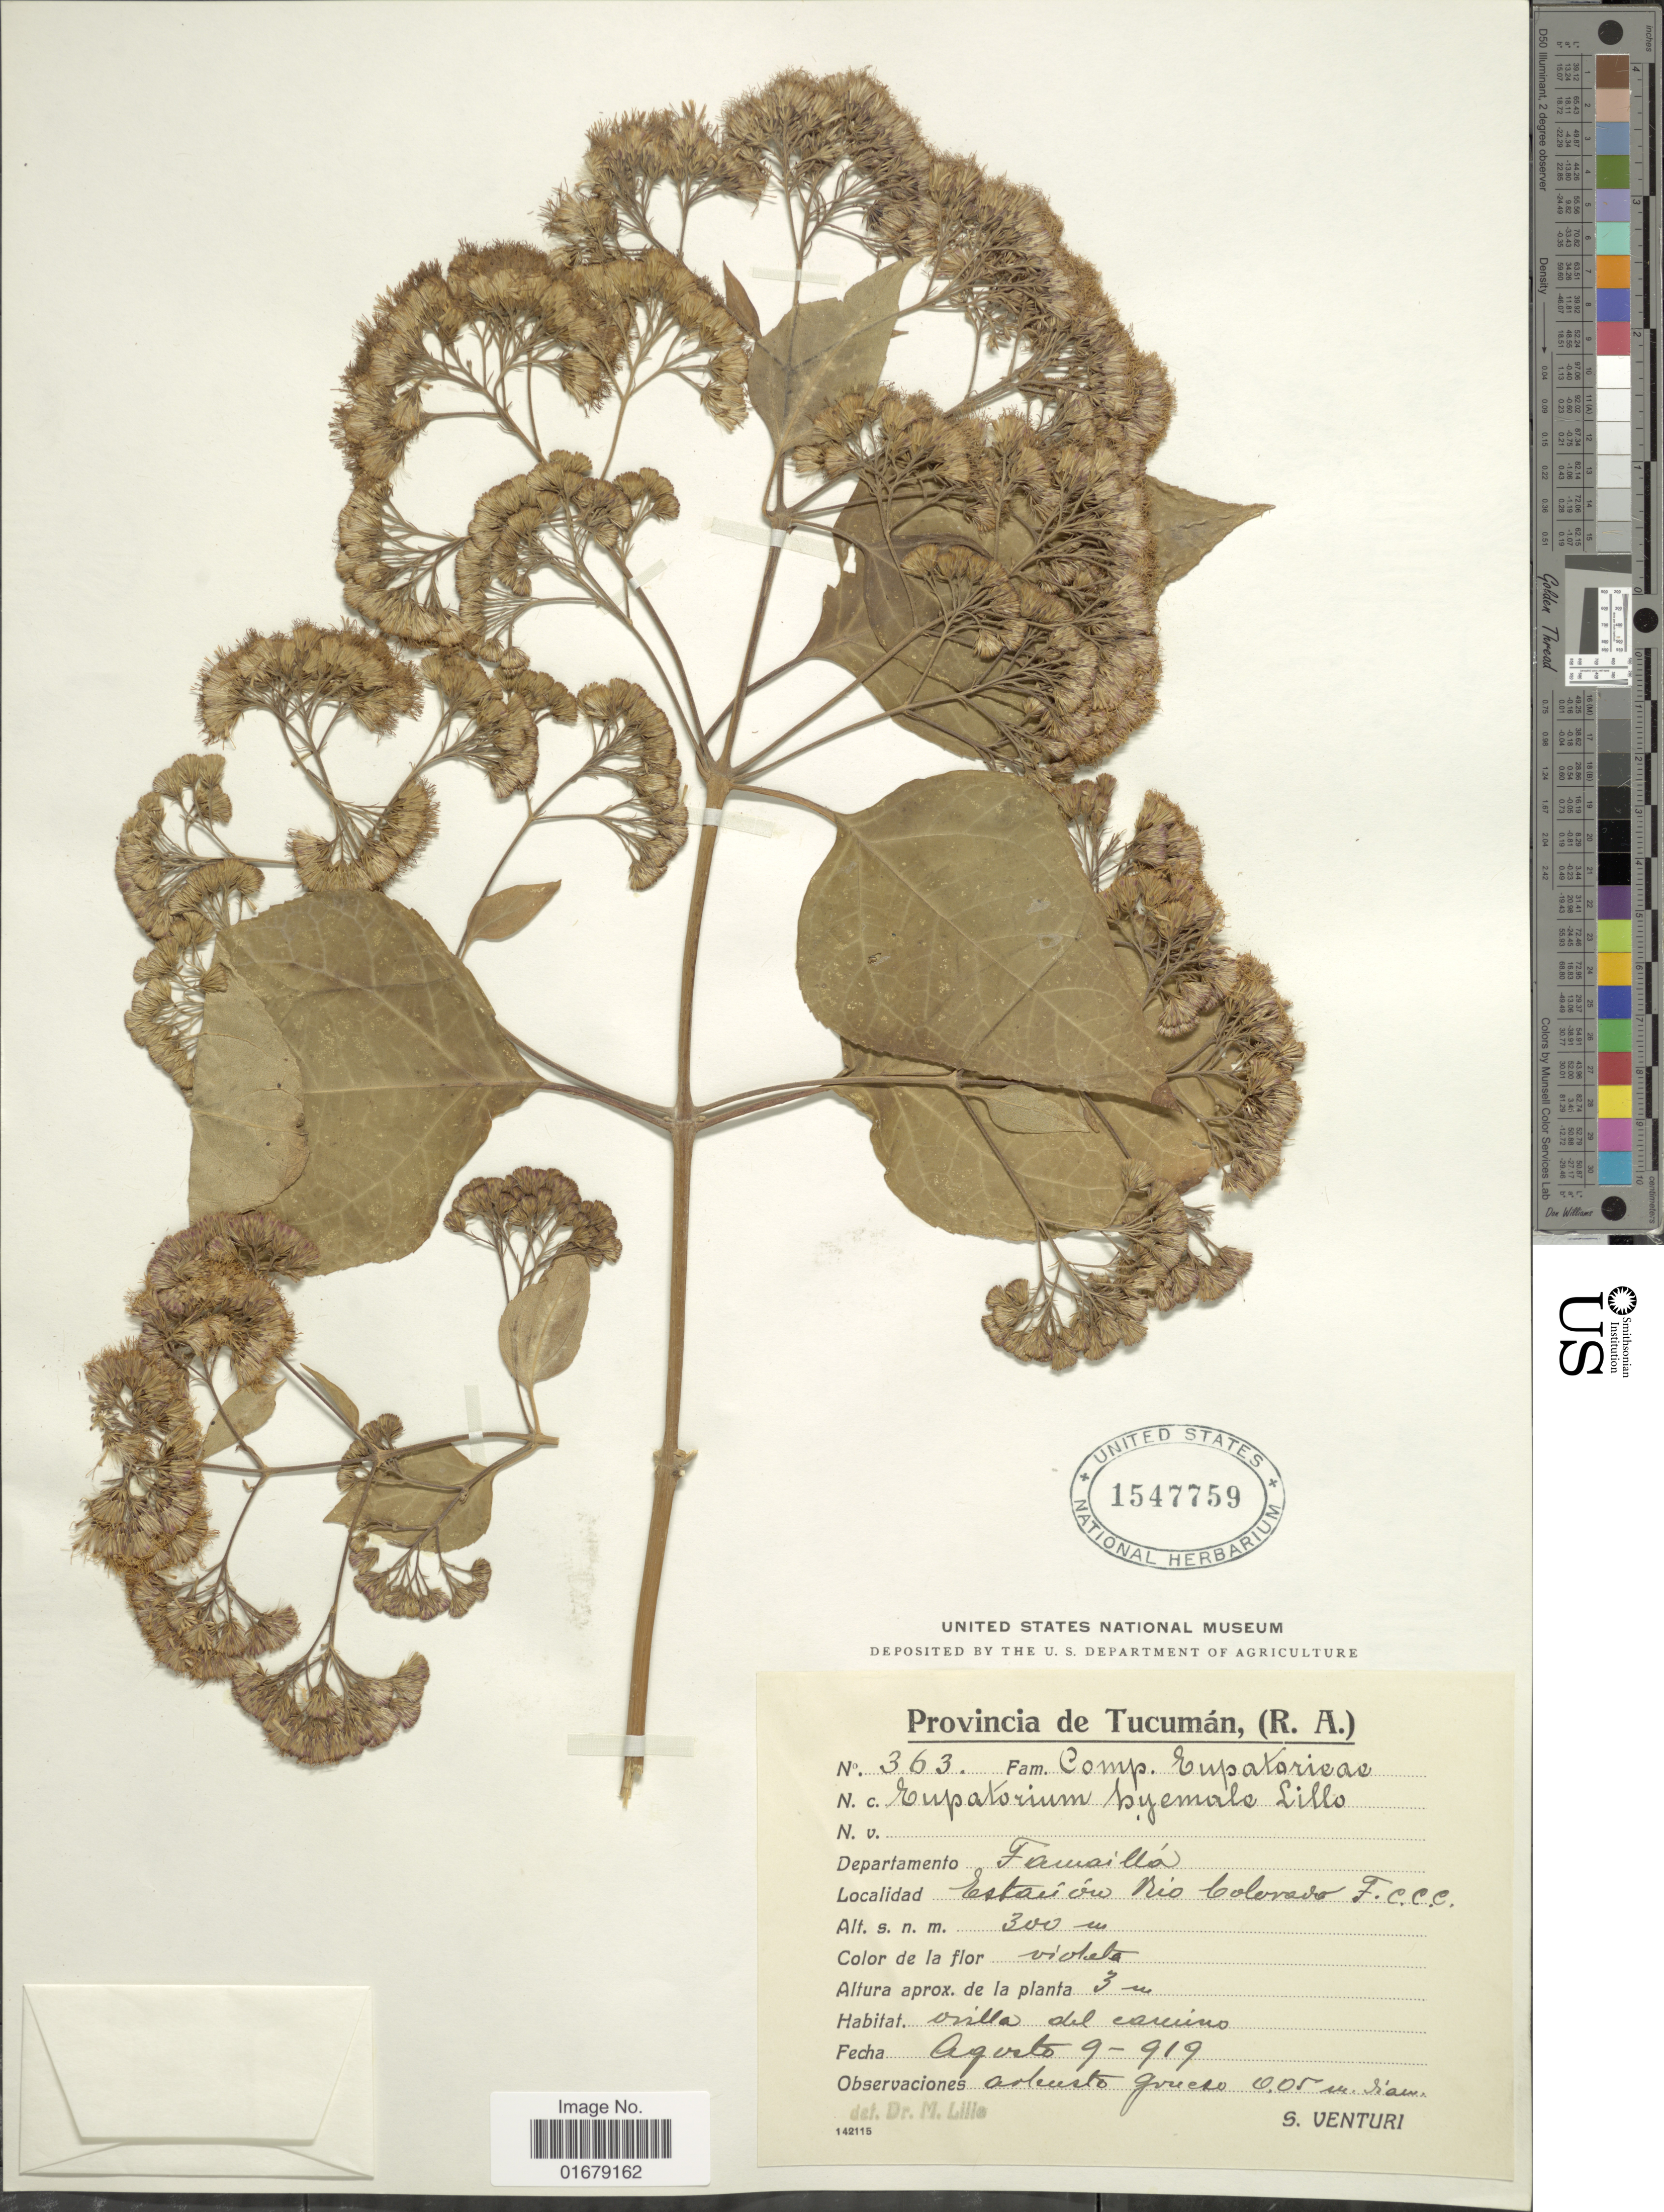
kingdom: Plantae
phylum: Tracheophyta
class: Magnoliopsida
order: Asterales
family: Asteraceae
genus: Kaunia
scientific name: Kaunia hyemale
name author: (Lillo)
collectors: S. Venturi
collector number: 363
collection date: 1919-08-09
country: Argentina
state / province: Tucumán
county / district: Famailla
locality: Estacion Rio Colorado F.C.C.C.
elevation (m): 300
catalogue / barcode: US 1547759